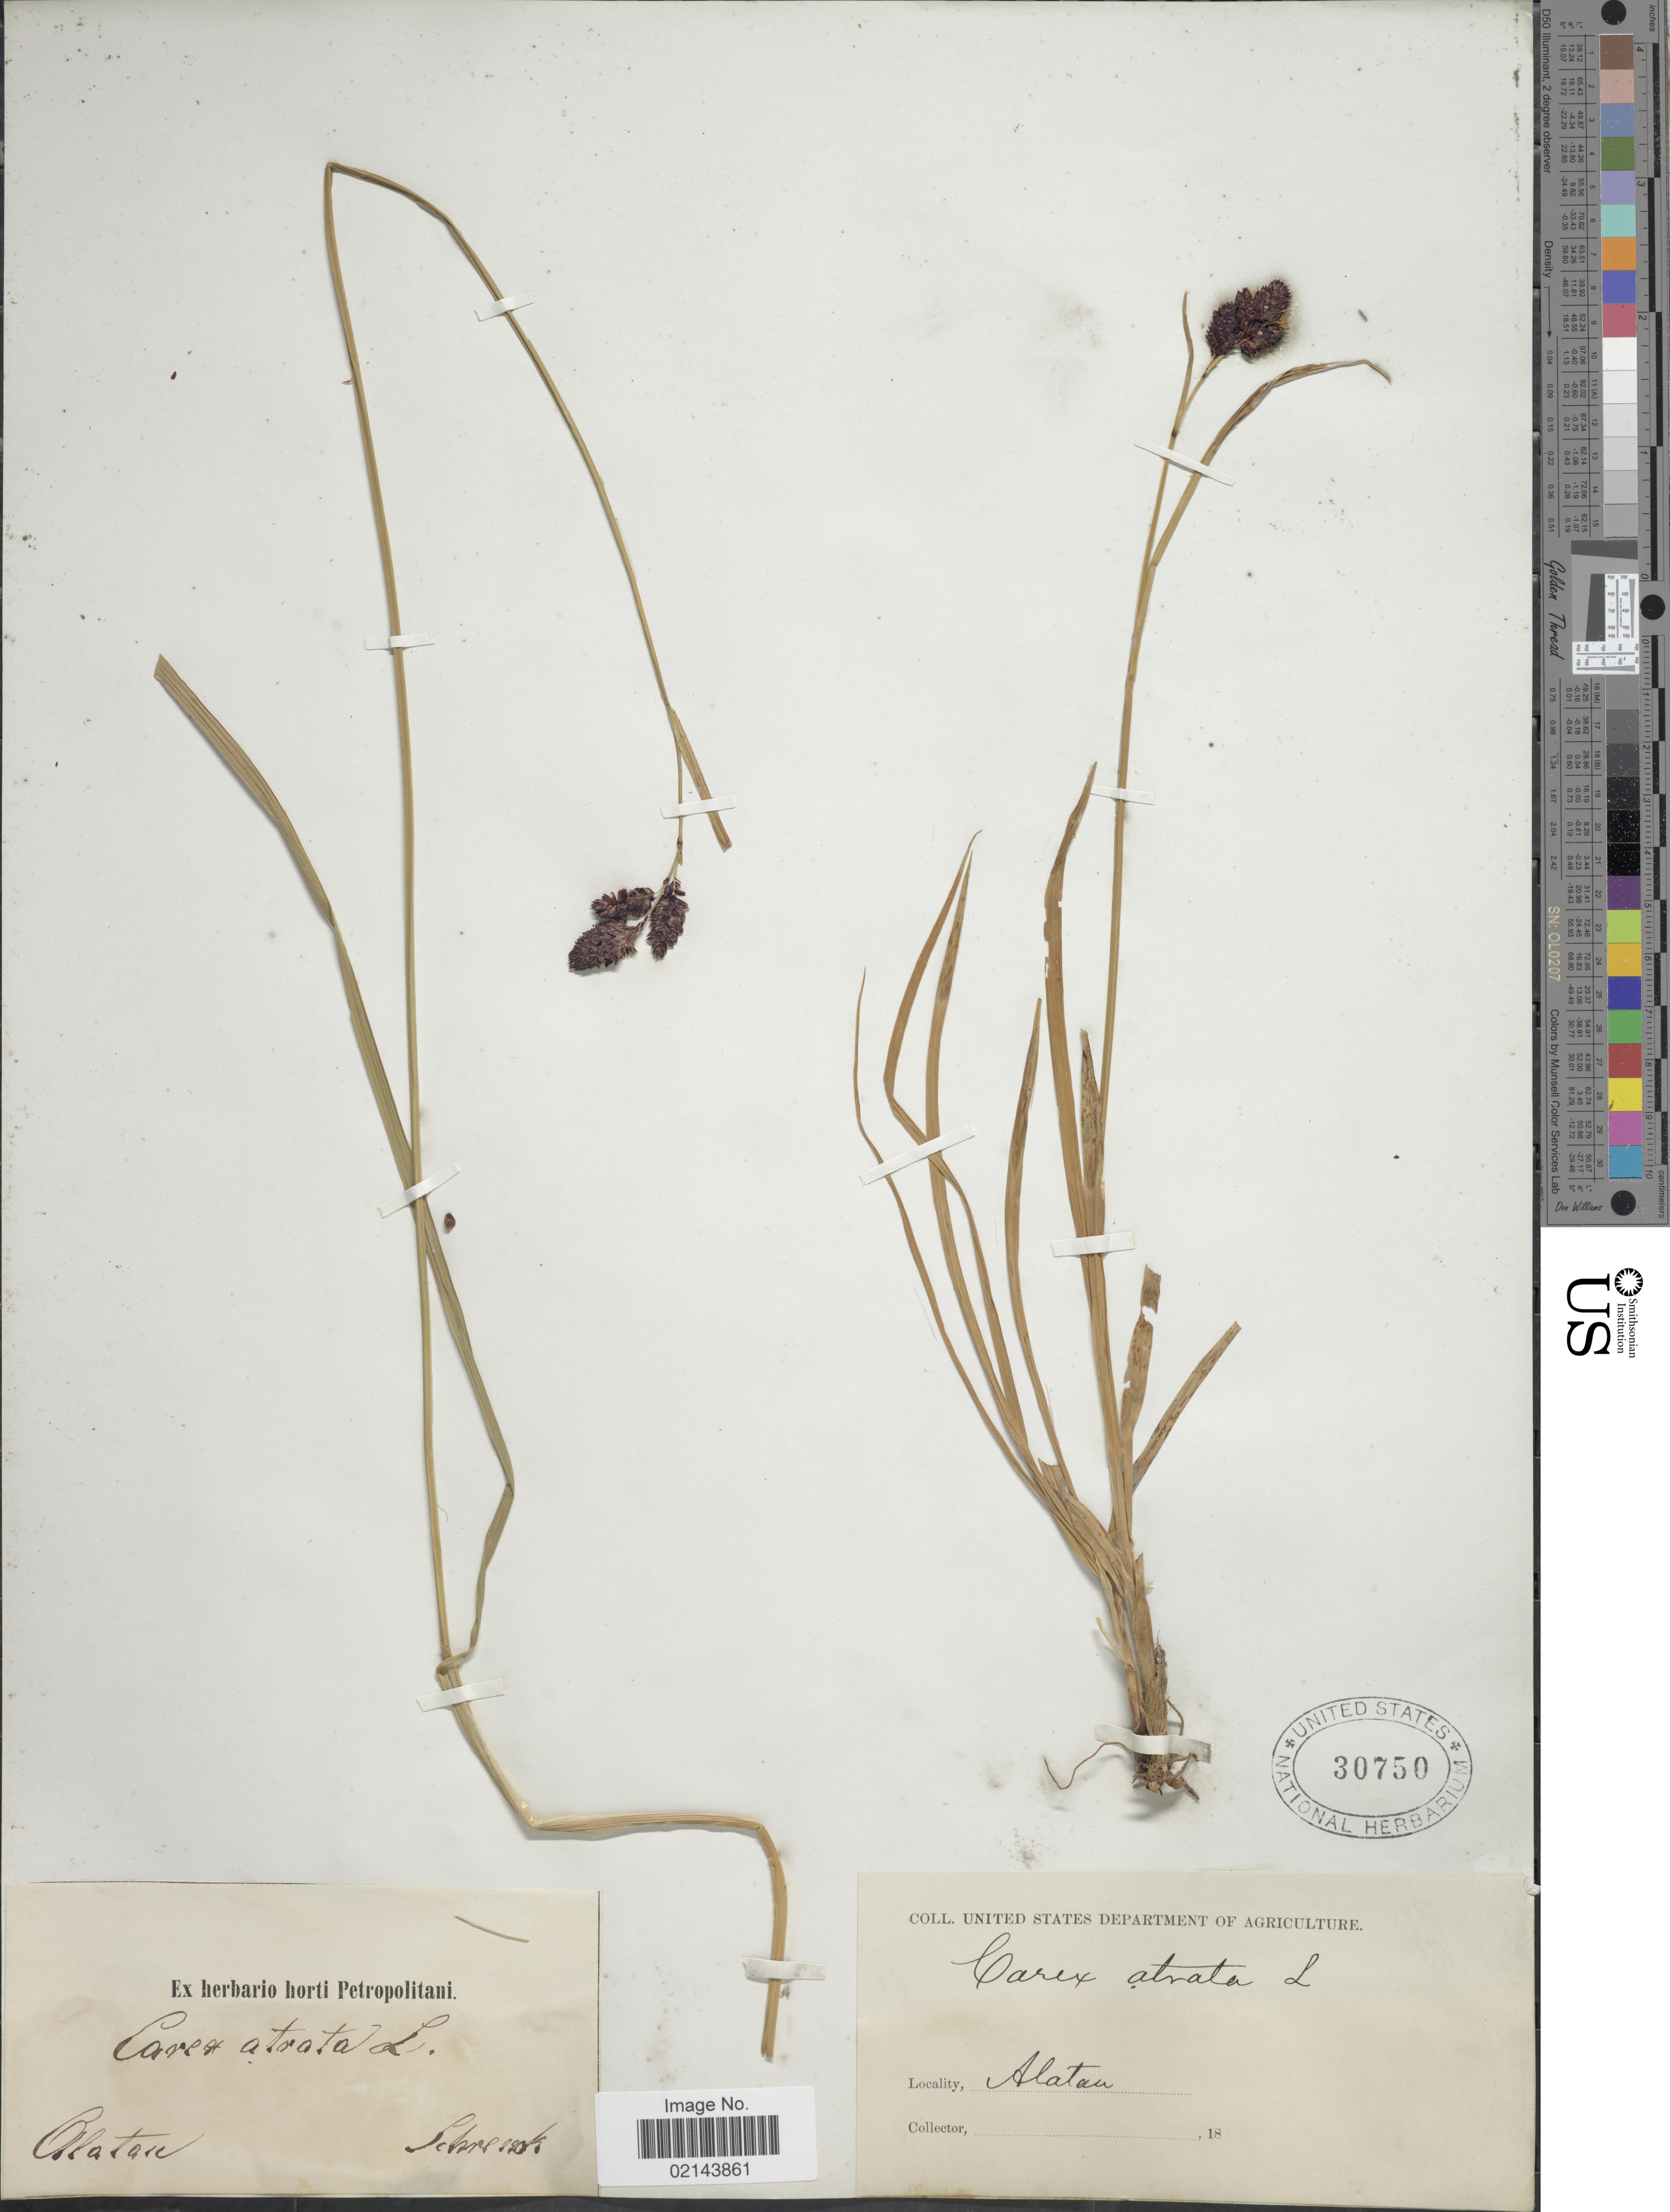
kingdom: Plantae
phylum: Tracheophyta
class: Liliopsida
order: Poales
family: Cyperaceae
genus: Carex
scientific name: Carex atrata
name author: L.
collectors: -- Schrenck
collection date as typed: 18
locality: Alatan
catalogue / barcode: US 30750